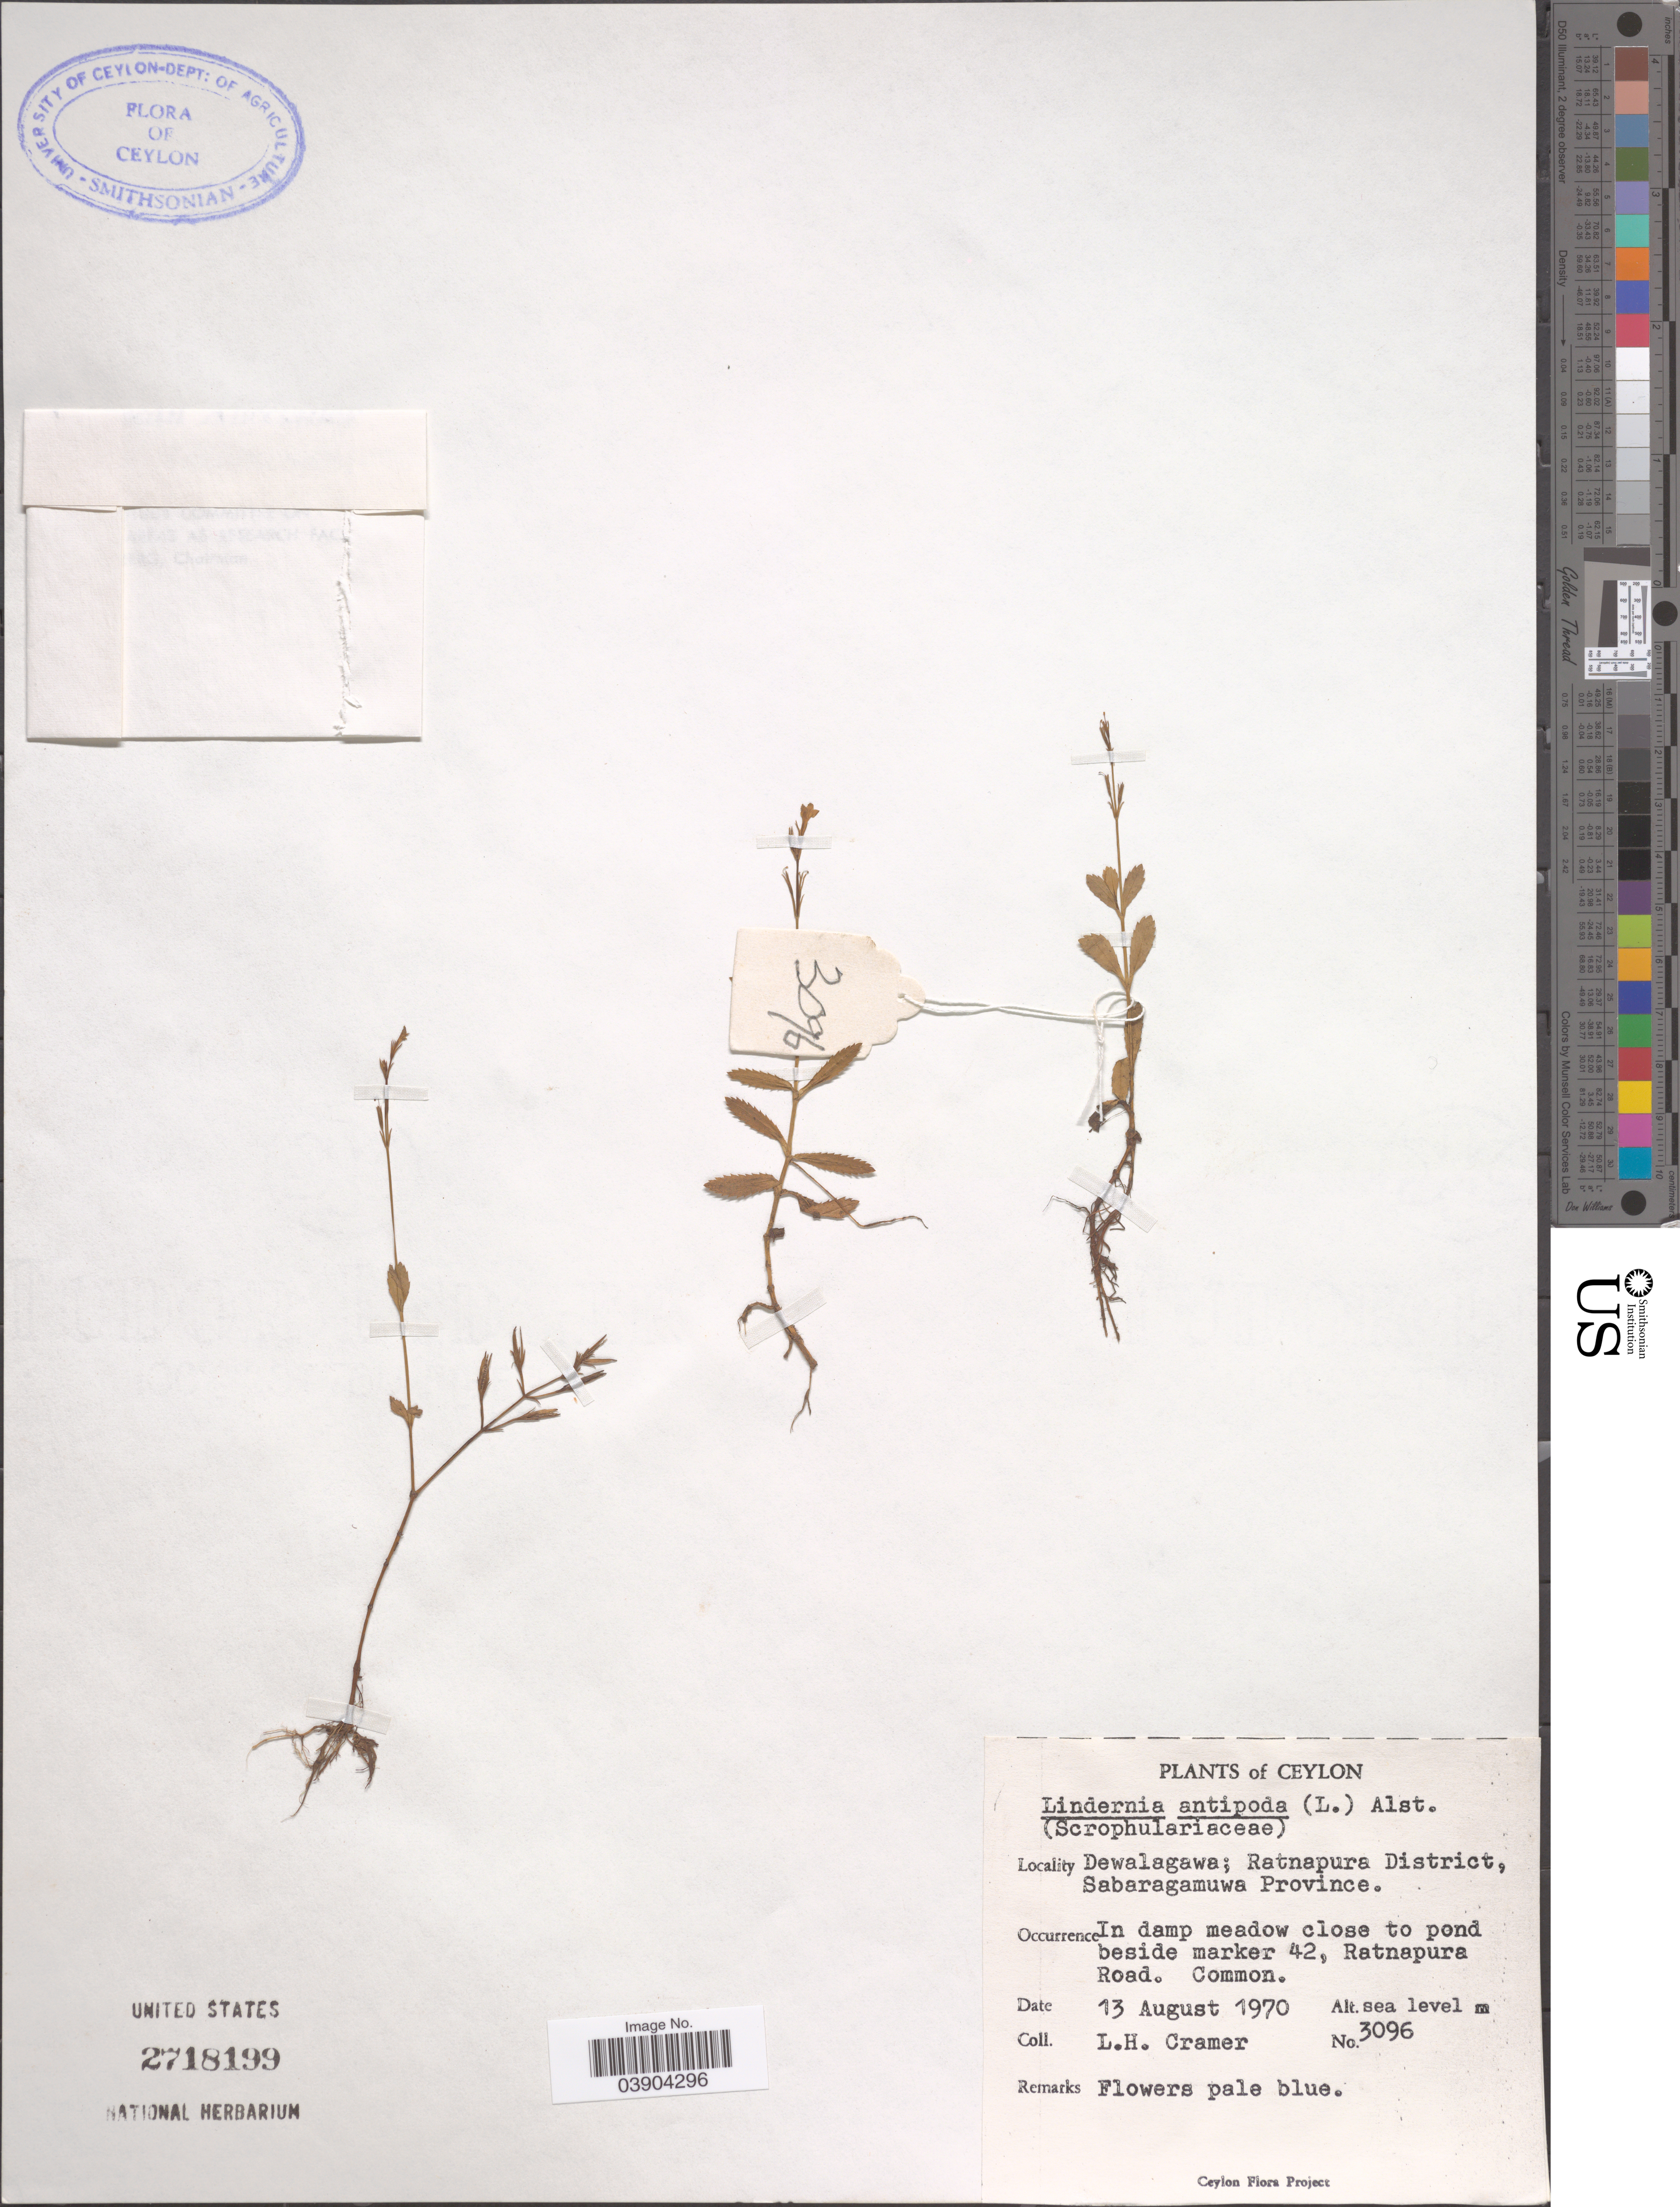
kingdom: Plantae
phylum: Tracheophyta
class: Magnoliopsida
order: Lamiales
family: Linderniaceae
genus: Lindernia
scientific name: Lindernia antipoda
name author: (L.) Alston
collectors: L. H. Cramer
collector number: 3096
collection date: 1970-08-13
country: Sri Lanka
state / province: Sabaragamuwa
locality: Ceylon. Dewalagawa; Ratnapura District. In damp meadow close to pond beside marker 42, Ratnapura Road.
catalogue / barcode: US 2718199